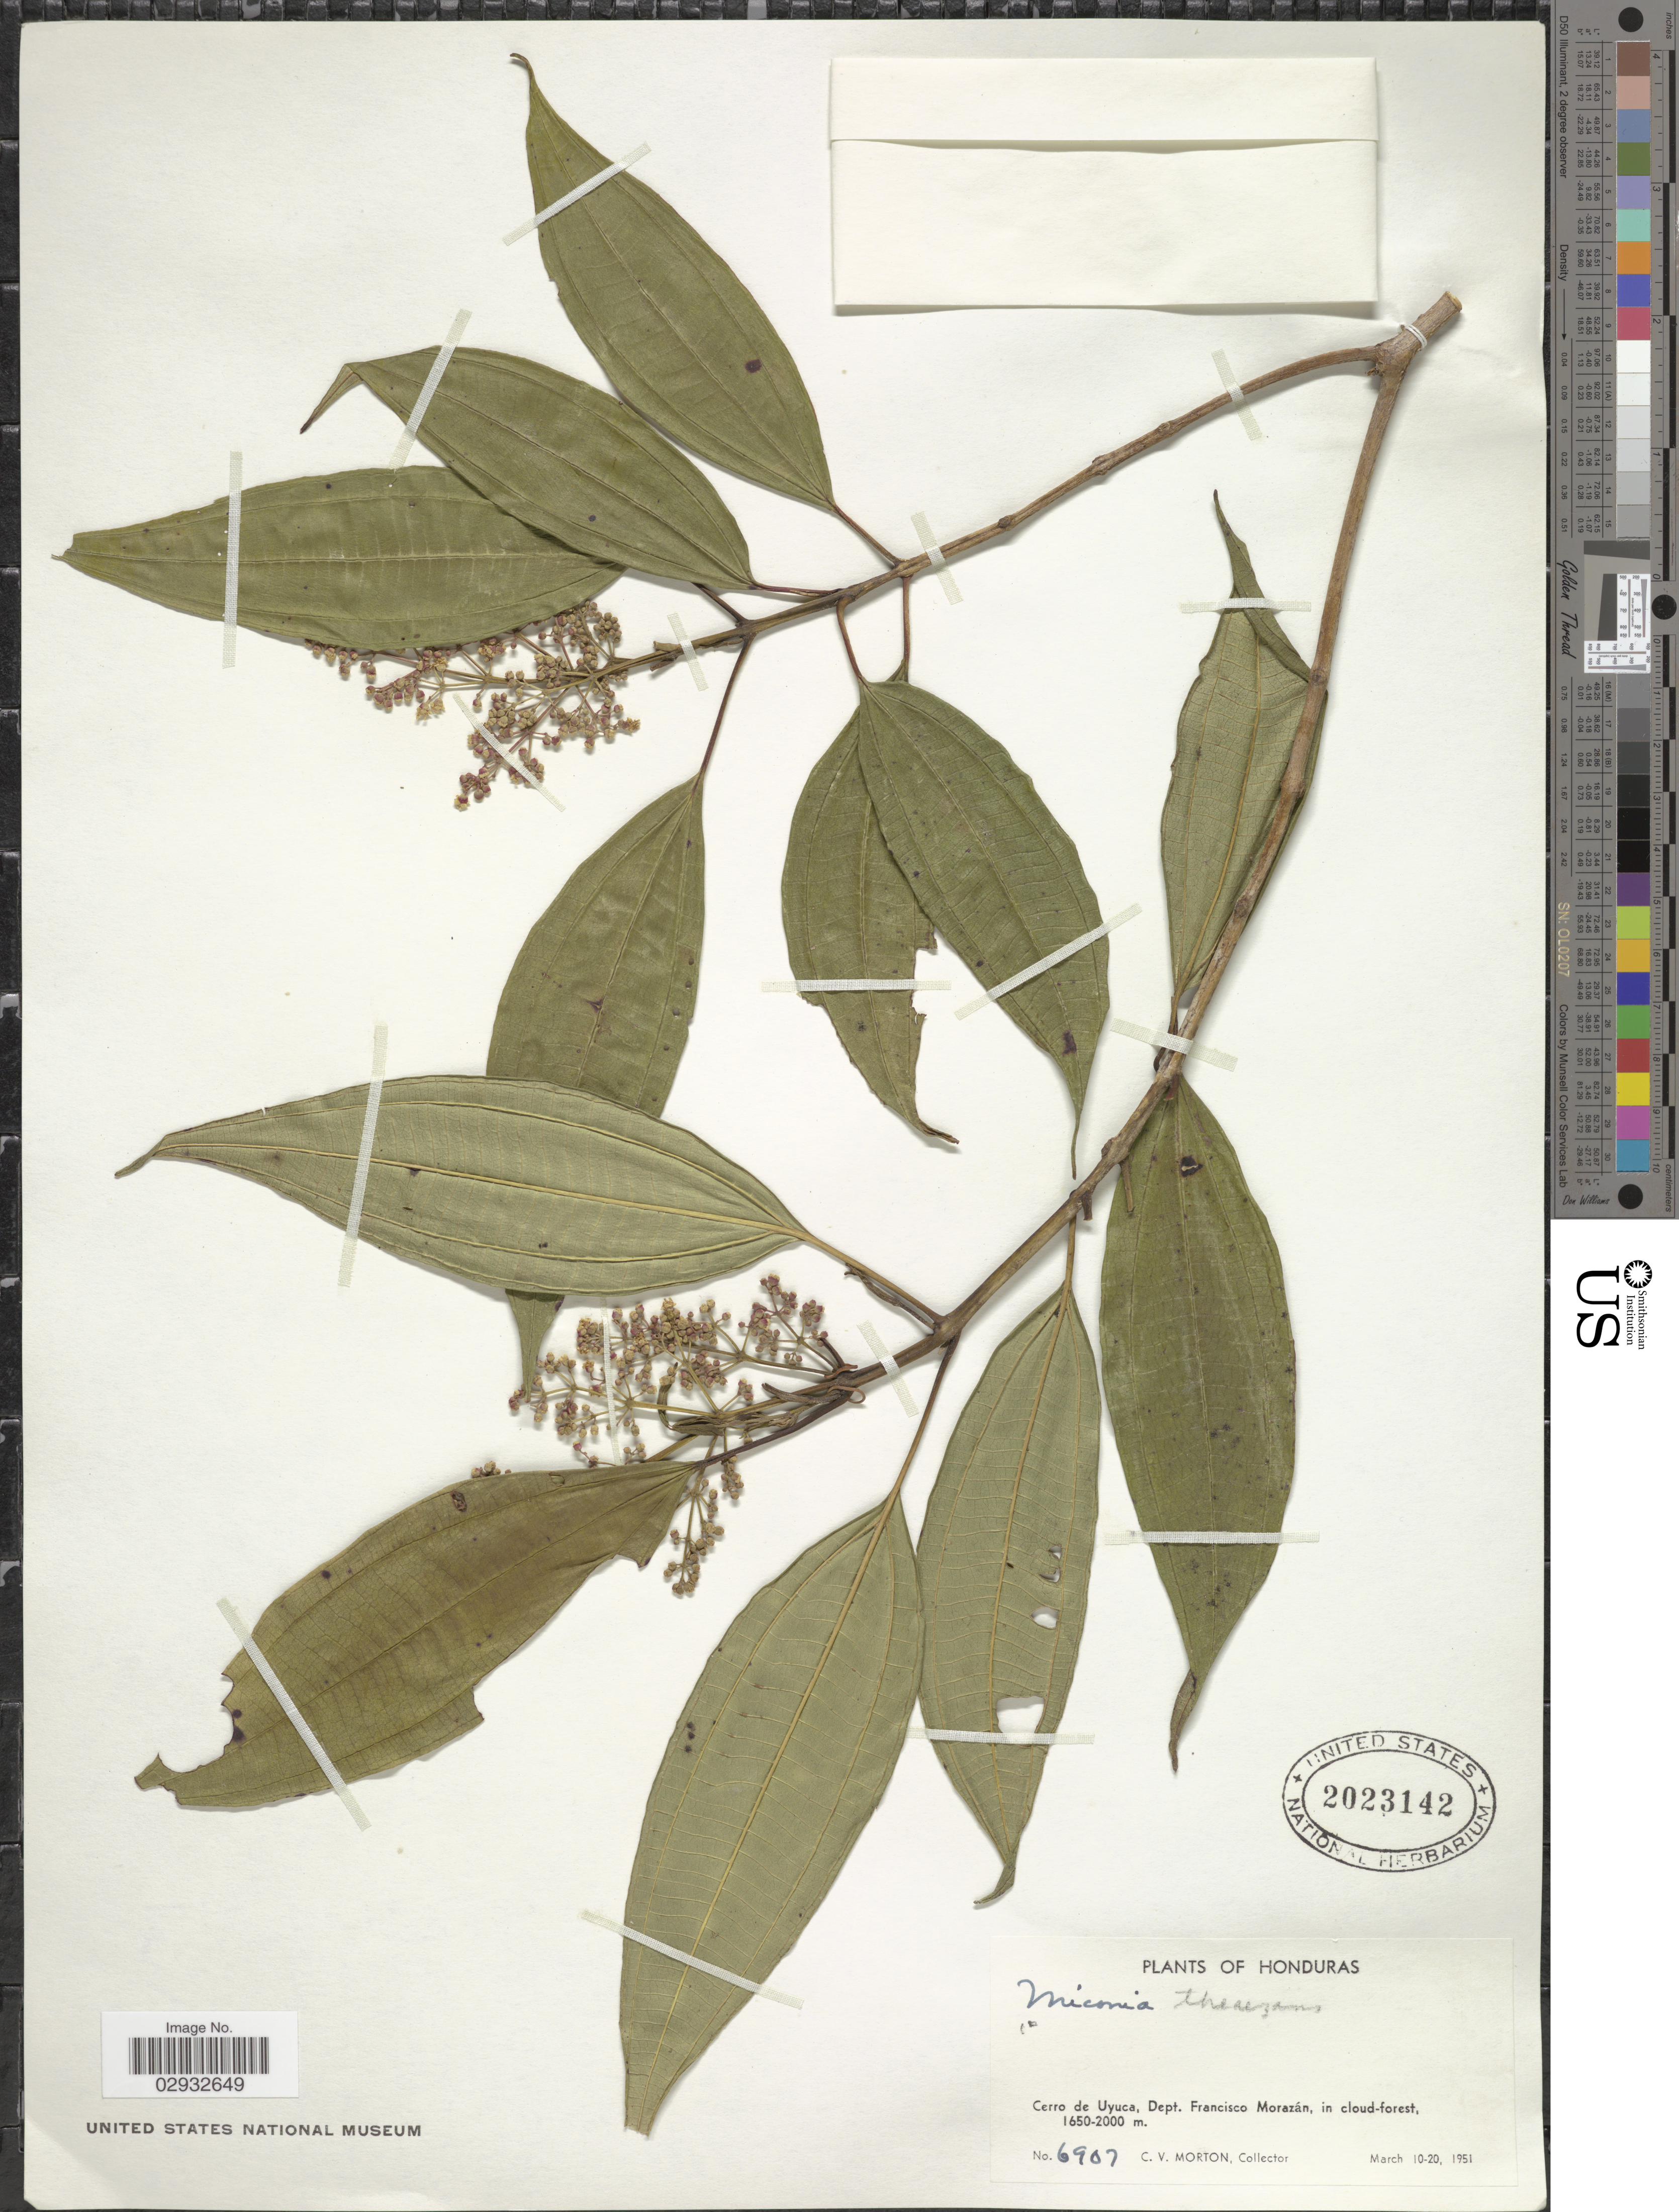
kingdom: Plantae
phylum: Tracheophyta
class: Magnoliopsida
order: Myrtales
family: Melastomataceae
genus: Miconia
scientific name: Miconia glaberrima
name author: (Schltdl.) Naudin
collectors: C. V. Morton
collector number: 6907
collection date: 1951-03-10/1951-03-20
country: Honduras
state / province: Fco. Morazán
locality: Cerro de Uyuca, Dept. Francisco Morazán.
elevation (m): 1650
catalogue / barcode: US 2023142